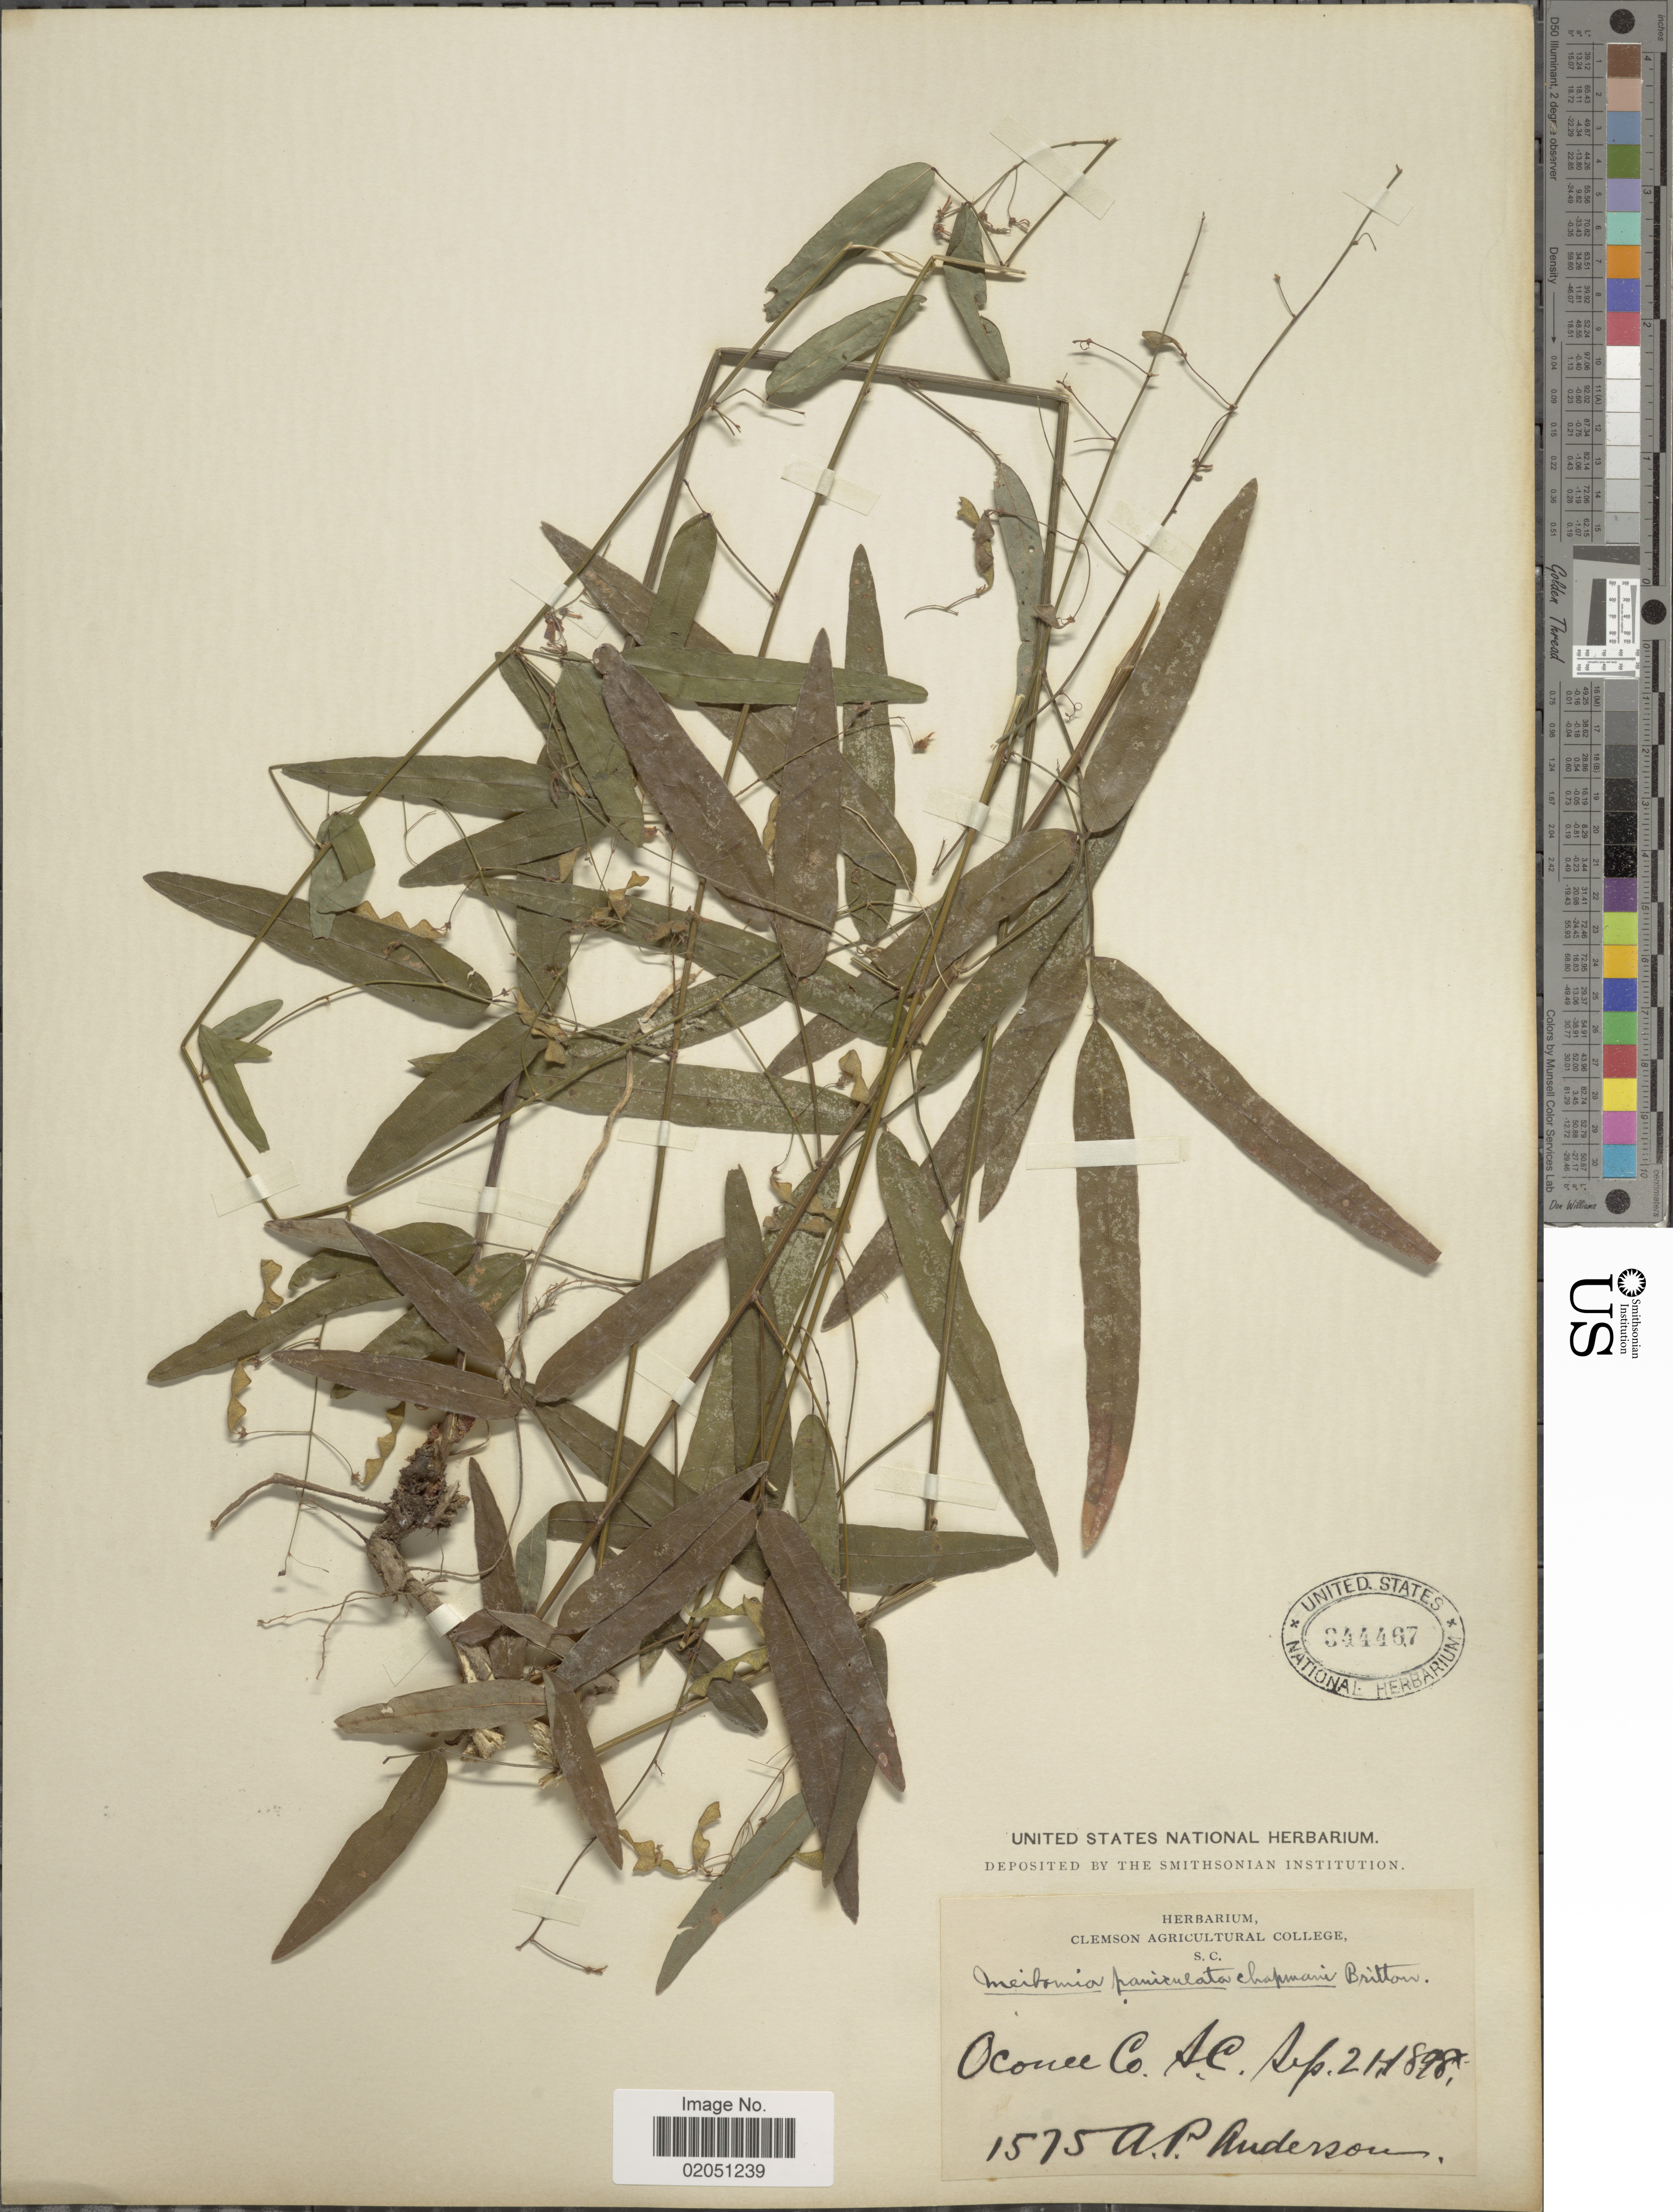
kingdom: Plantae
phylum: Tracheophyta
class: Magnoliopsida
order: Fabales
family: Fabaceae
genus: Desmodium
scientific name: Desmodium paniculatum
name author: (L.) DC.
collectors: A. P. Anderson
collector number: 1575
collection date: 1898-04-21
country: United States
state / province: South Carolina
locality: Oconee Co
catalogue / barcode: US 344467